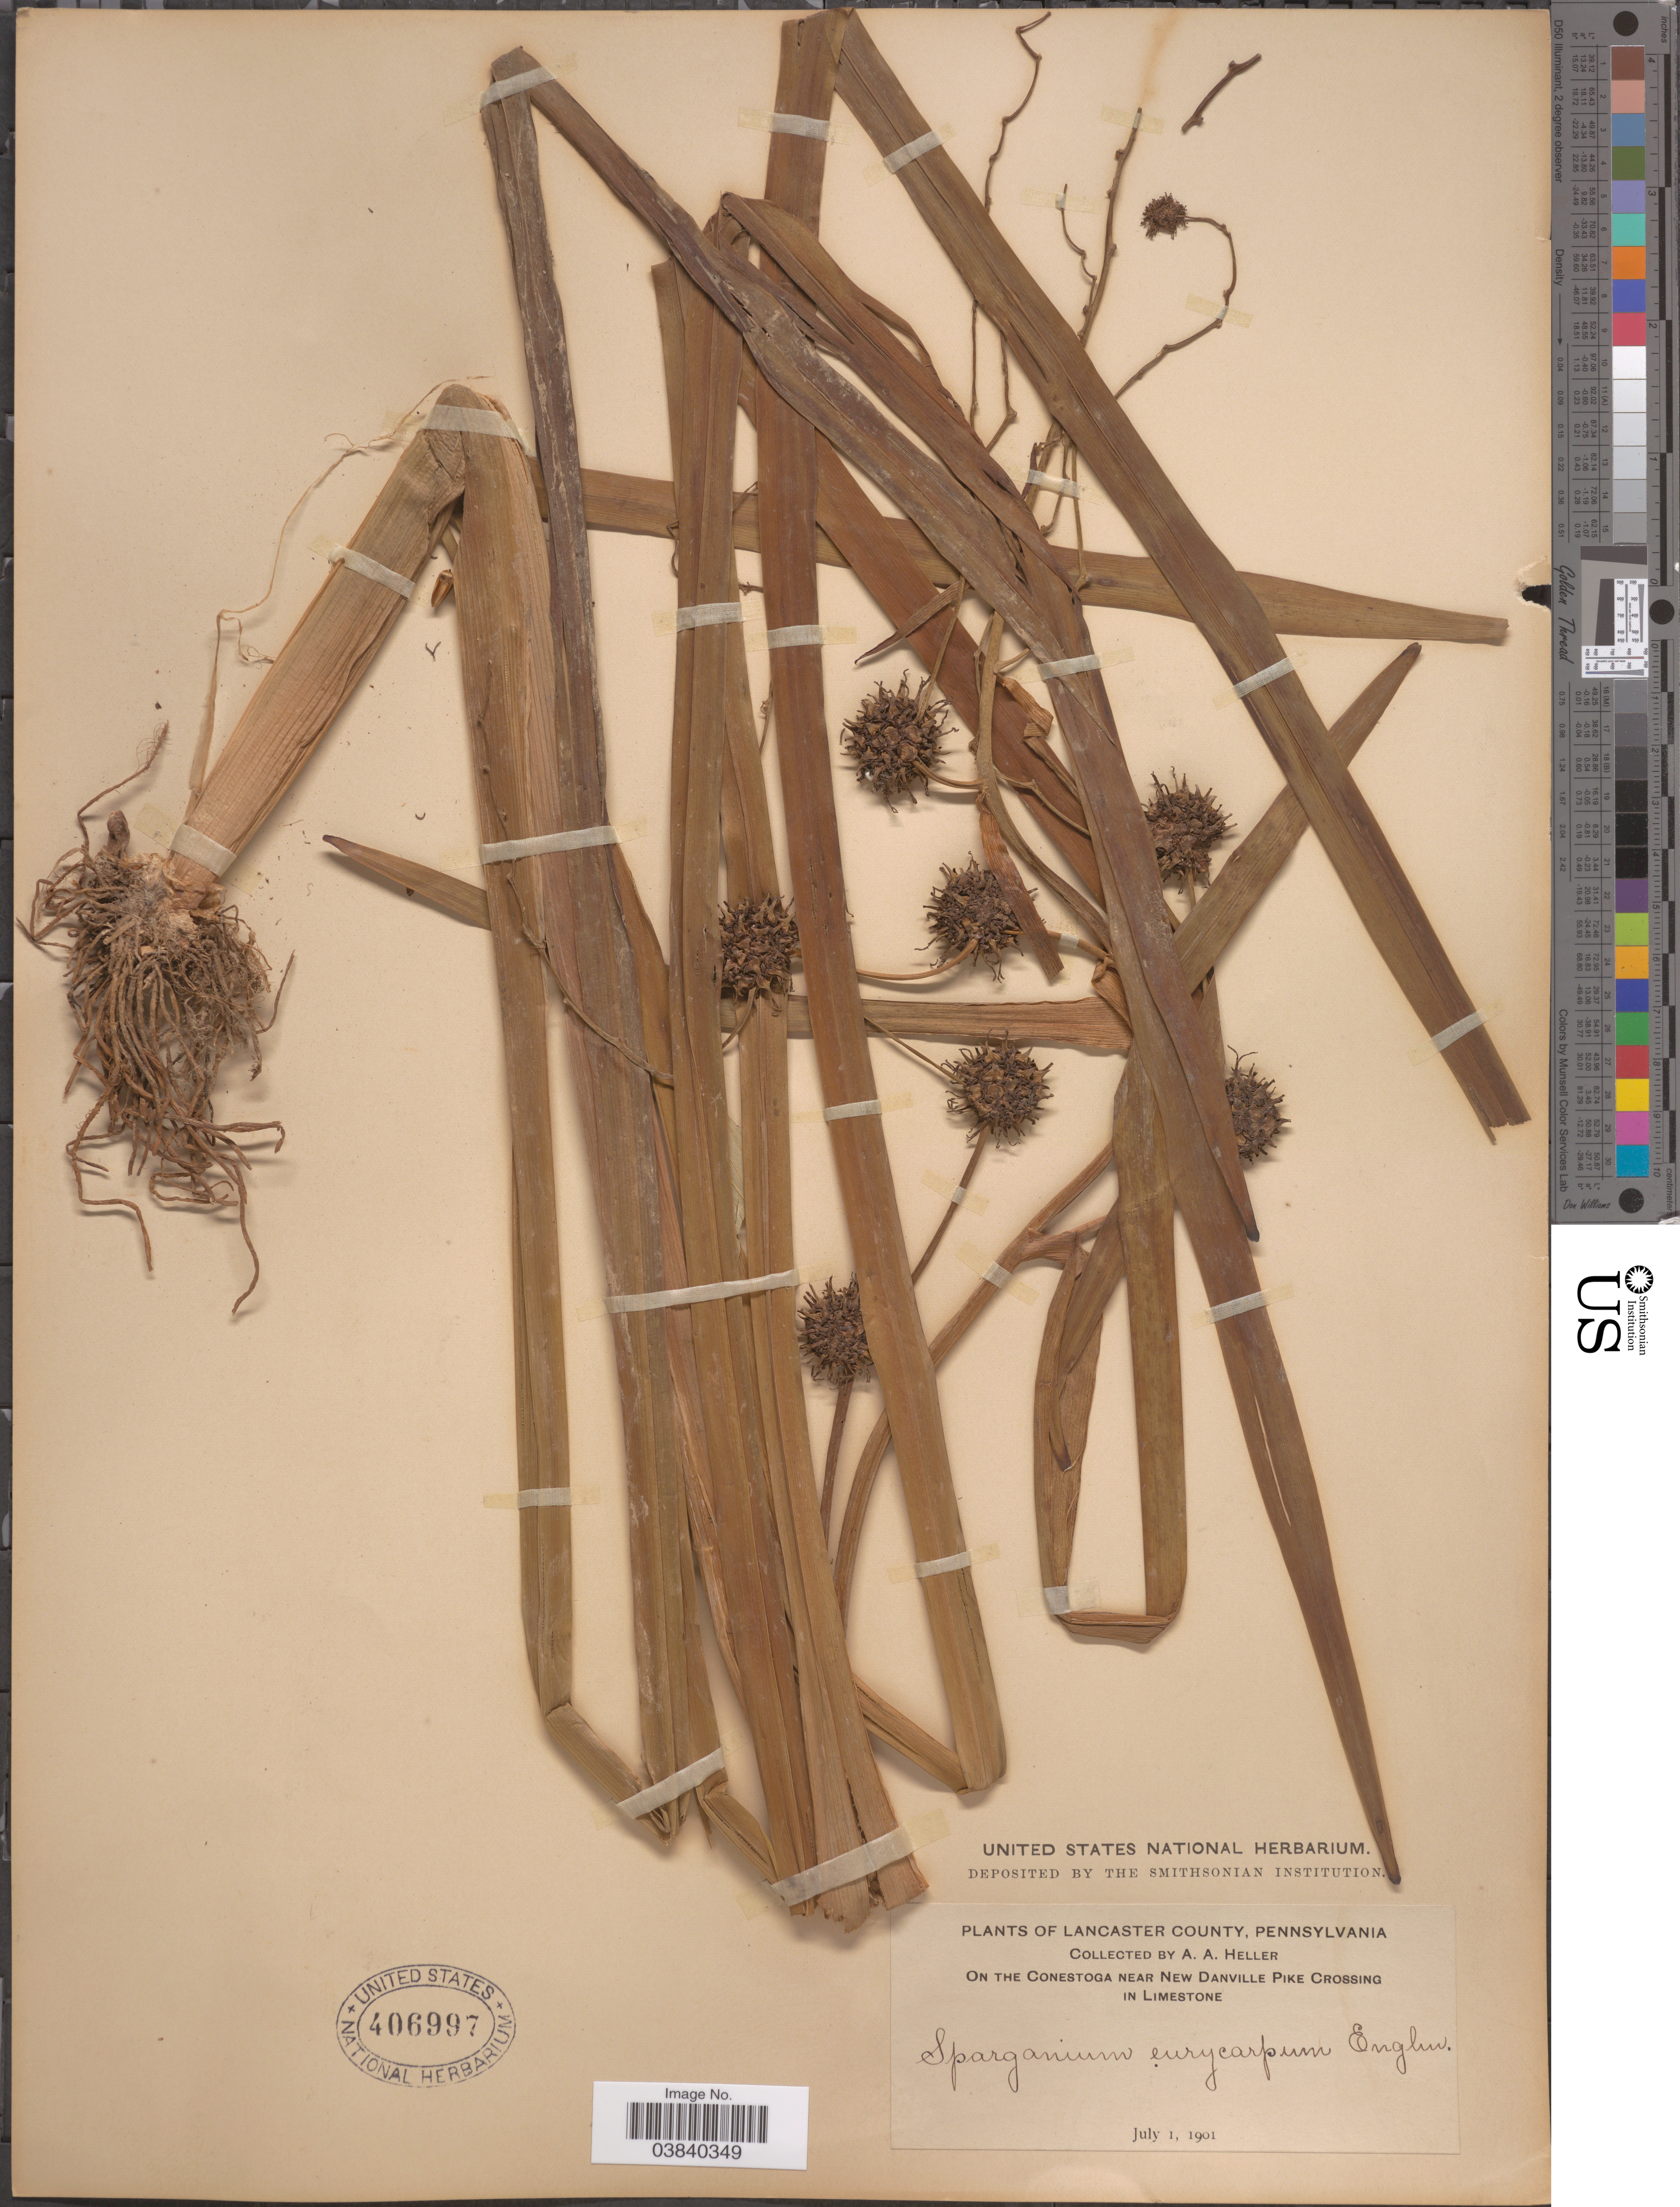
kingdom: Plantae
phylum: Tracheophyta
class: Liliopsida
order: Poales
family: Typhaceae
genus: Sparganium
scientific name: Sparganium eurycarpum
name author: Engelm.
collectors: A. A. Heller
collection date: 1901-07-01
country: United States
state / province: Pennsylvania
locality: Lancaster County. On the Conestoga near New Danville Pike Crossing in Limestone.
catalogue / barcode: US 406997